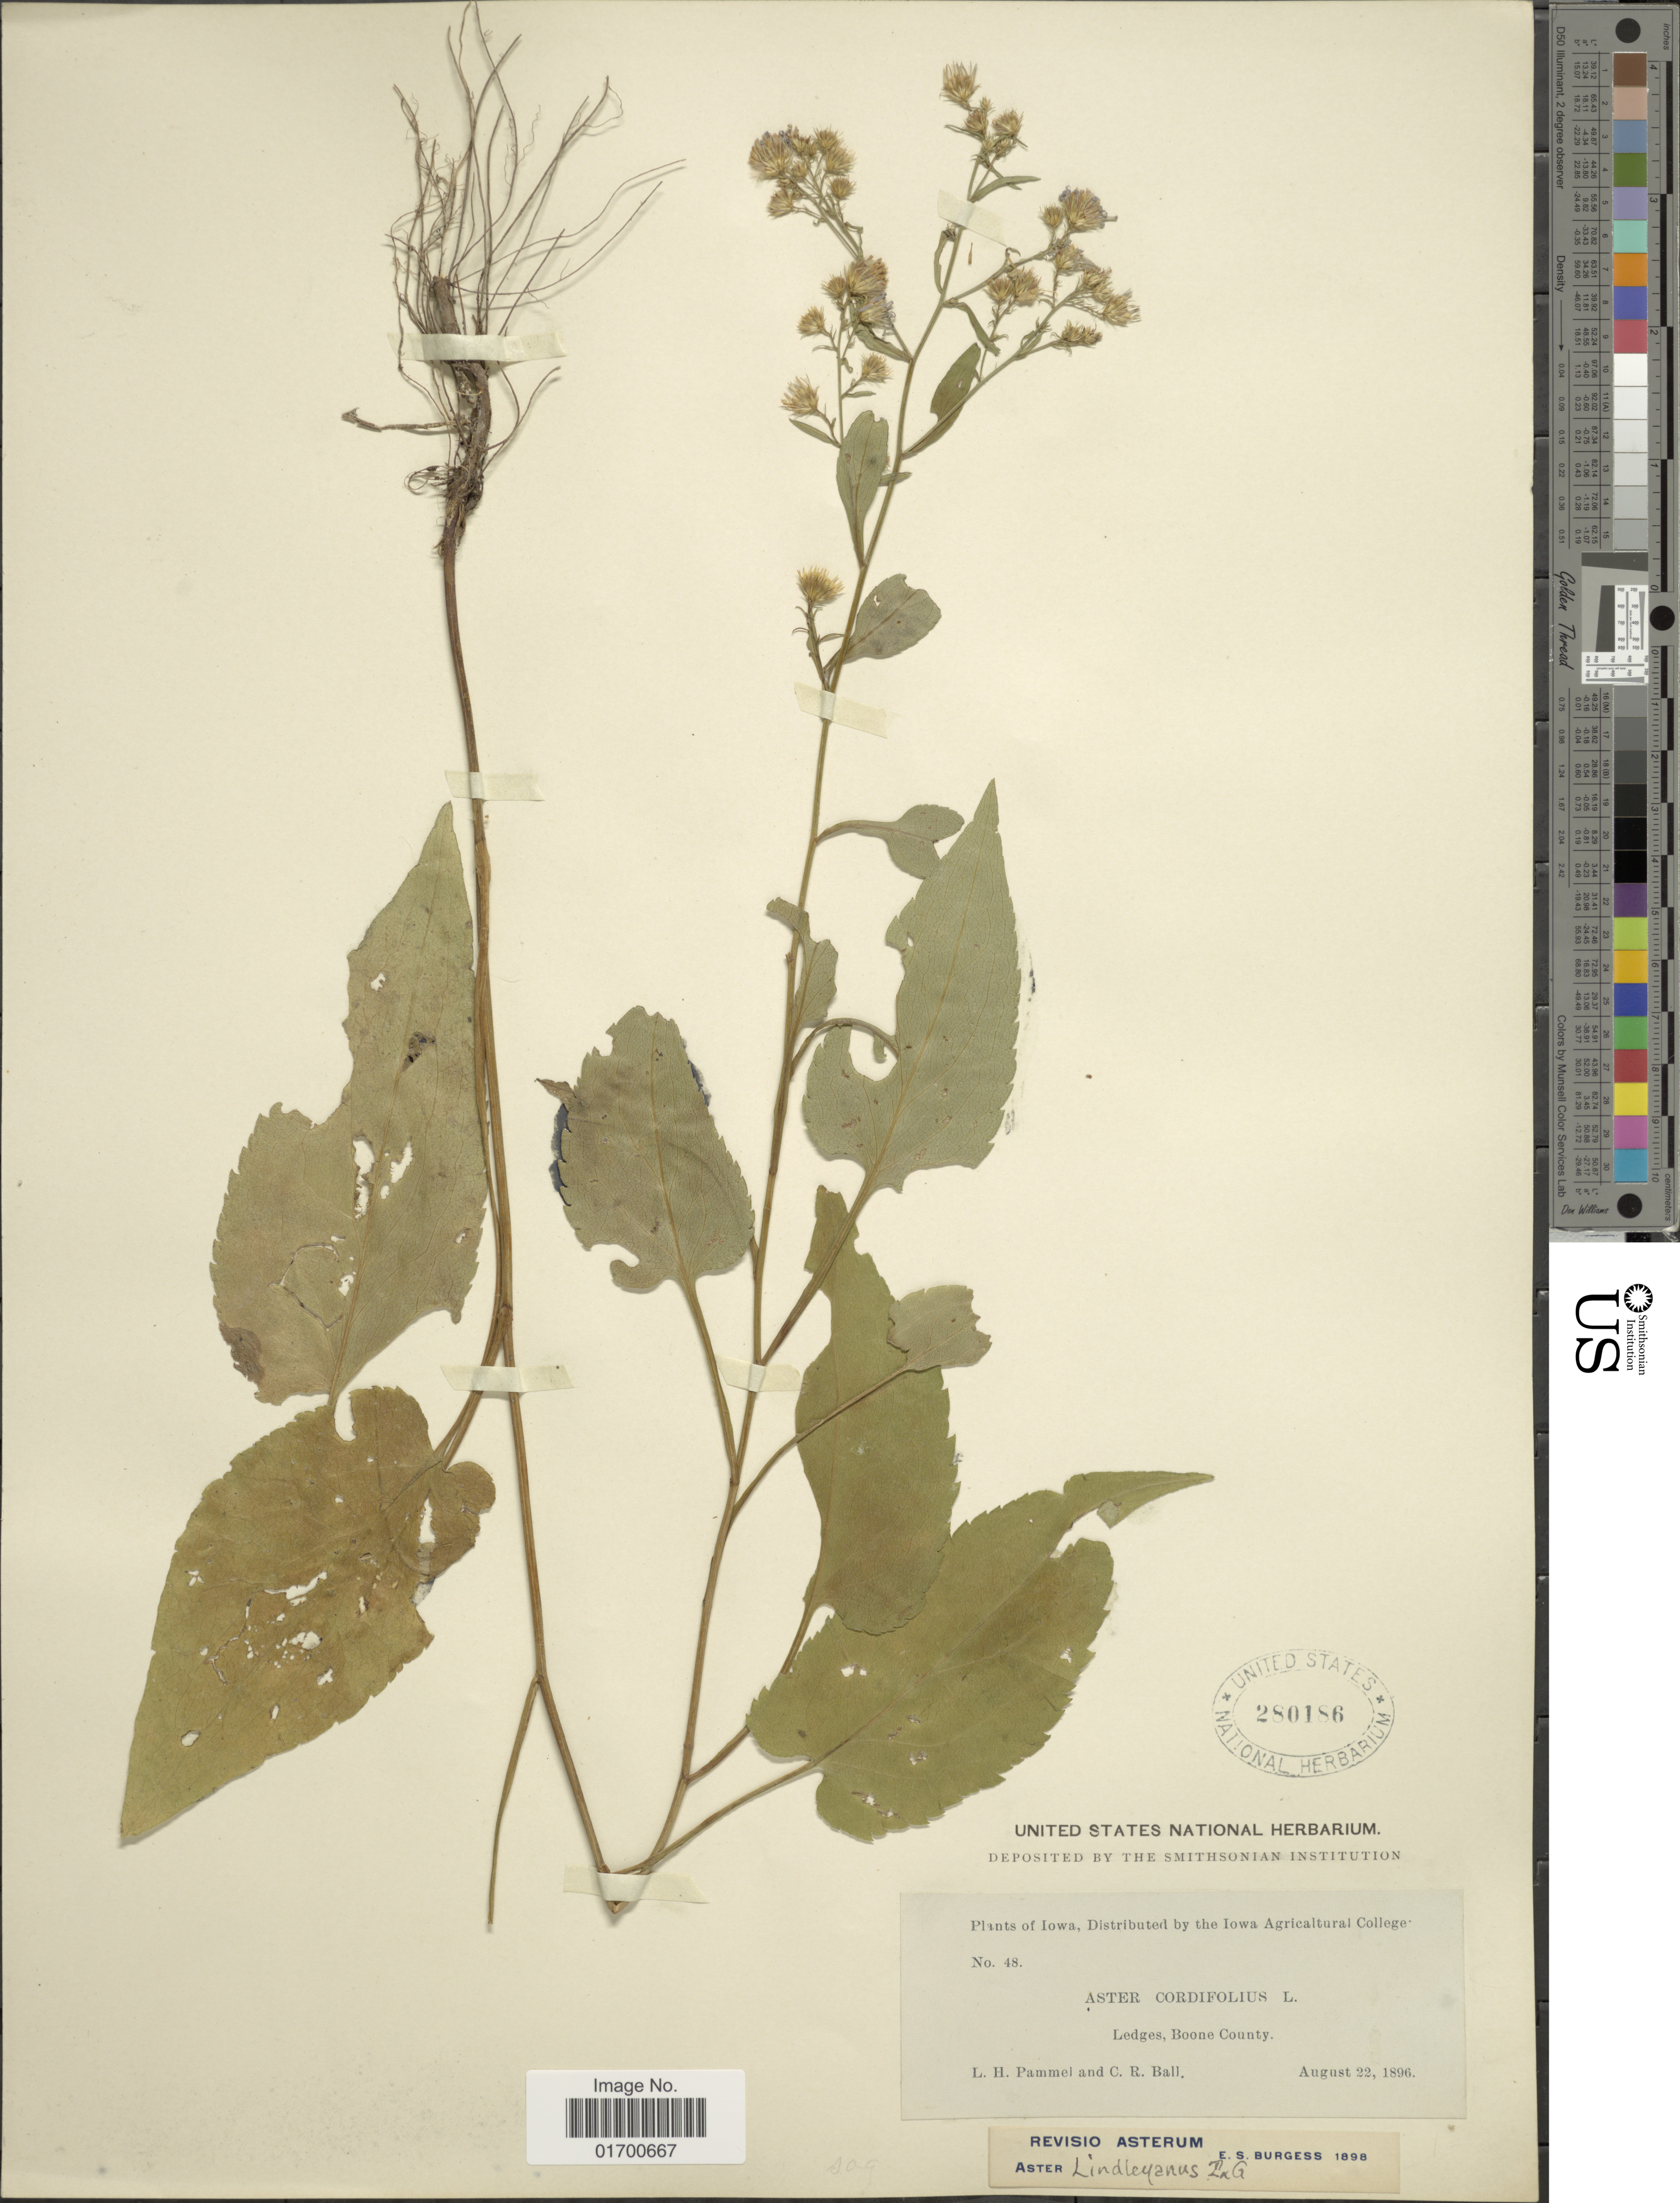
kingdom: Plantae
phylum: Tracheophyta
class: Magnoliopsida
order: Asterales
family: Asteraceae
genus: Symphyotrichum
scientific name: Symphyotrichum ciliolatum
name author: (Lindl.) Á. Löve & D. Löve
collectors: L. Pammel & C. R. Ball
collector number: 48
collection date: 1896-08-22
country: United States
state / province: Iowa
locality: Ledges, Boone County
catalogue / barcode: US 280186